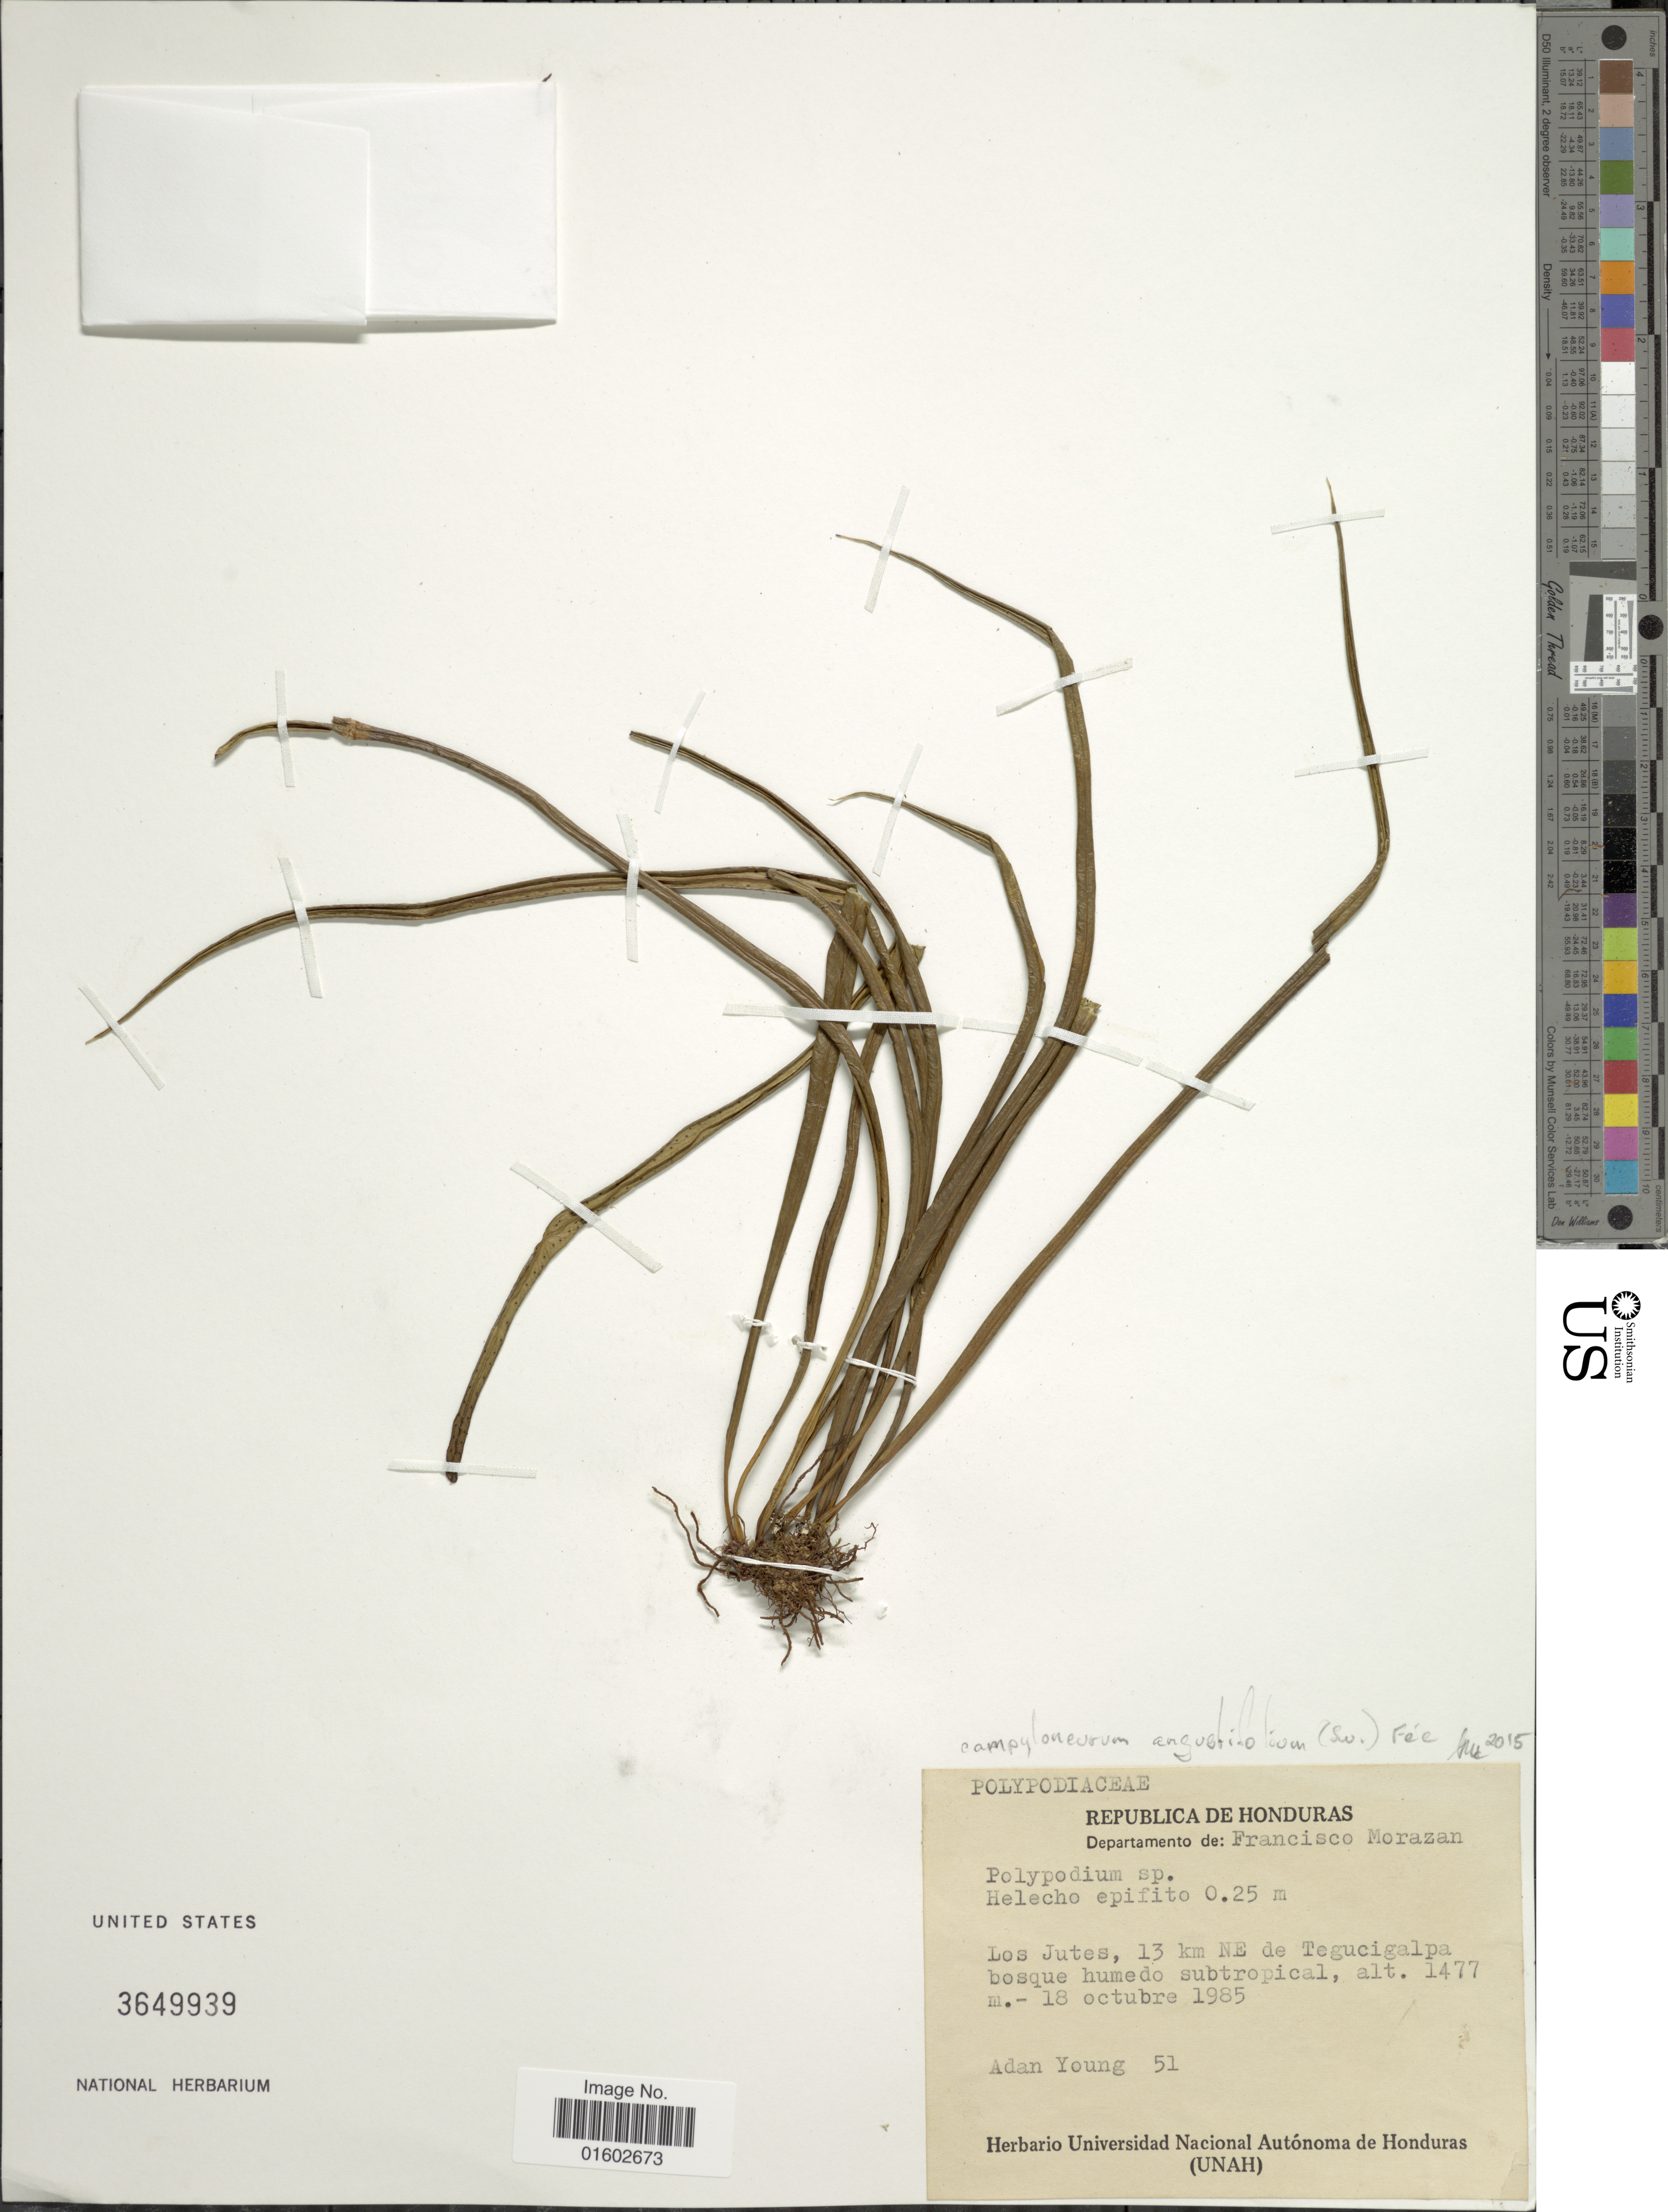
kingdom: Plantae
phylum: Tracheophyta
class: Polypodiopsida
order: Polypodiales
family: Polypodiaceae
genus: Campyloneurum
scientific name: Campyloneurum angustifolium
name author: (Sw.) Fée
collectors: A. Young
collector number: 51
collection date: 1985-10-18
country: Honduras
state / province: Fco. Morazán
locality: Departamento de : Francisco Morazan, Los Jutes, 13 km NE de Tegucigalpa bosque humedo subtropical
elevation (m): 1477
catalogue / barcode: US 3649939